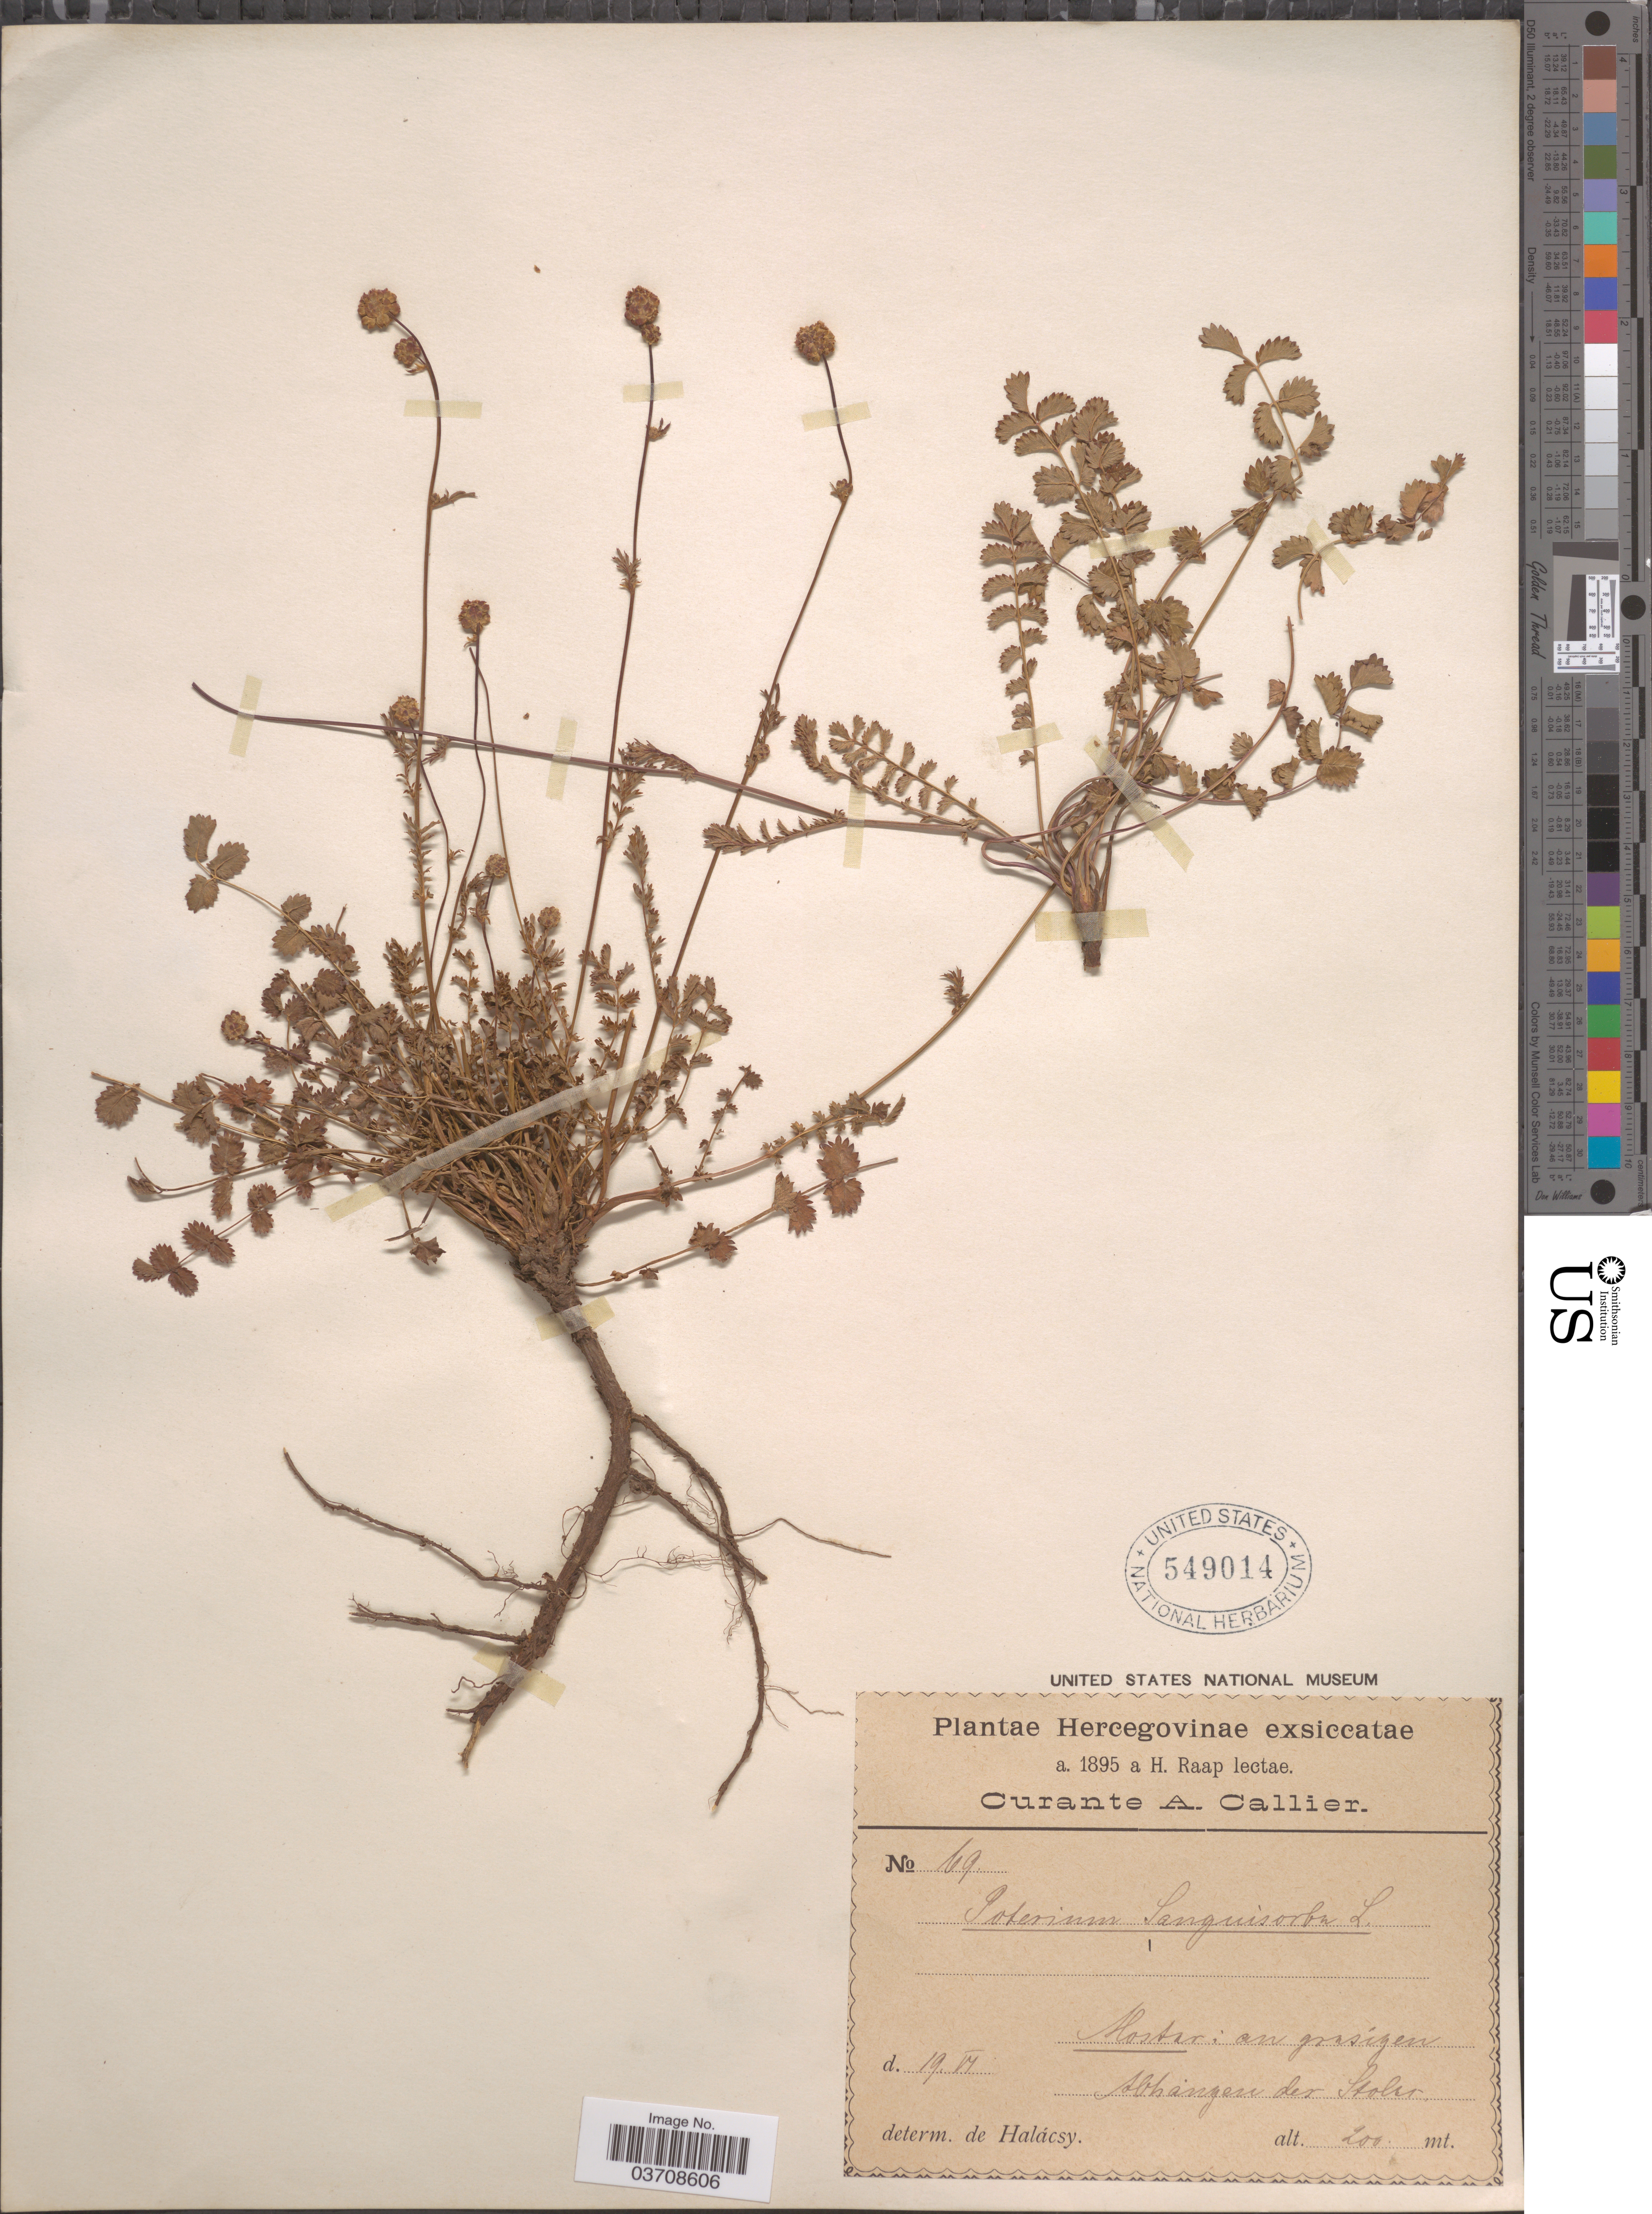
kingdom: Plantae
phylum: Tracheophyta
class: Magnoliopsida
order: Rosales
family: Rosaceae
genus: Sanguisorba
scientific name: Sanguisorba minor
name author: Scop.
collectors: H. Raap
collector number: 69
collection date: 1895-06-19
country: Bosnia and Herzegovina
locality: Hercegovinae. Hostar: on gonsigen Abhangen der Isoler. [interpreted]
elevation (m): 200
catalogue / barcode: US 549014